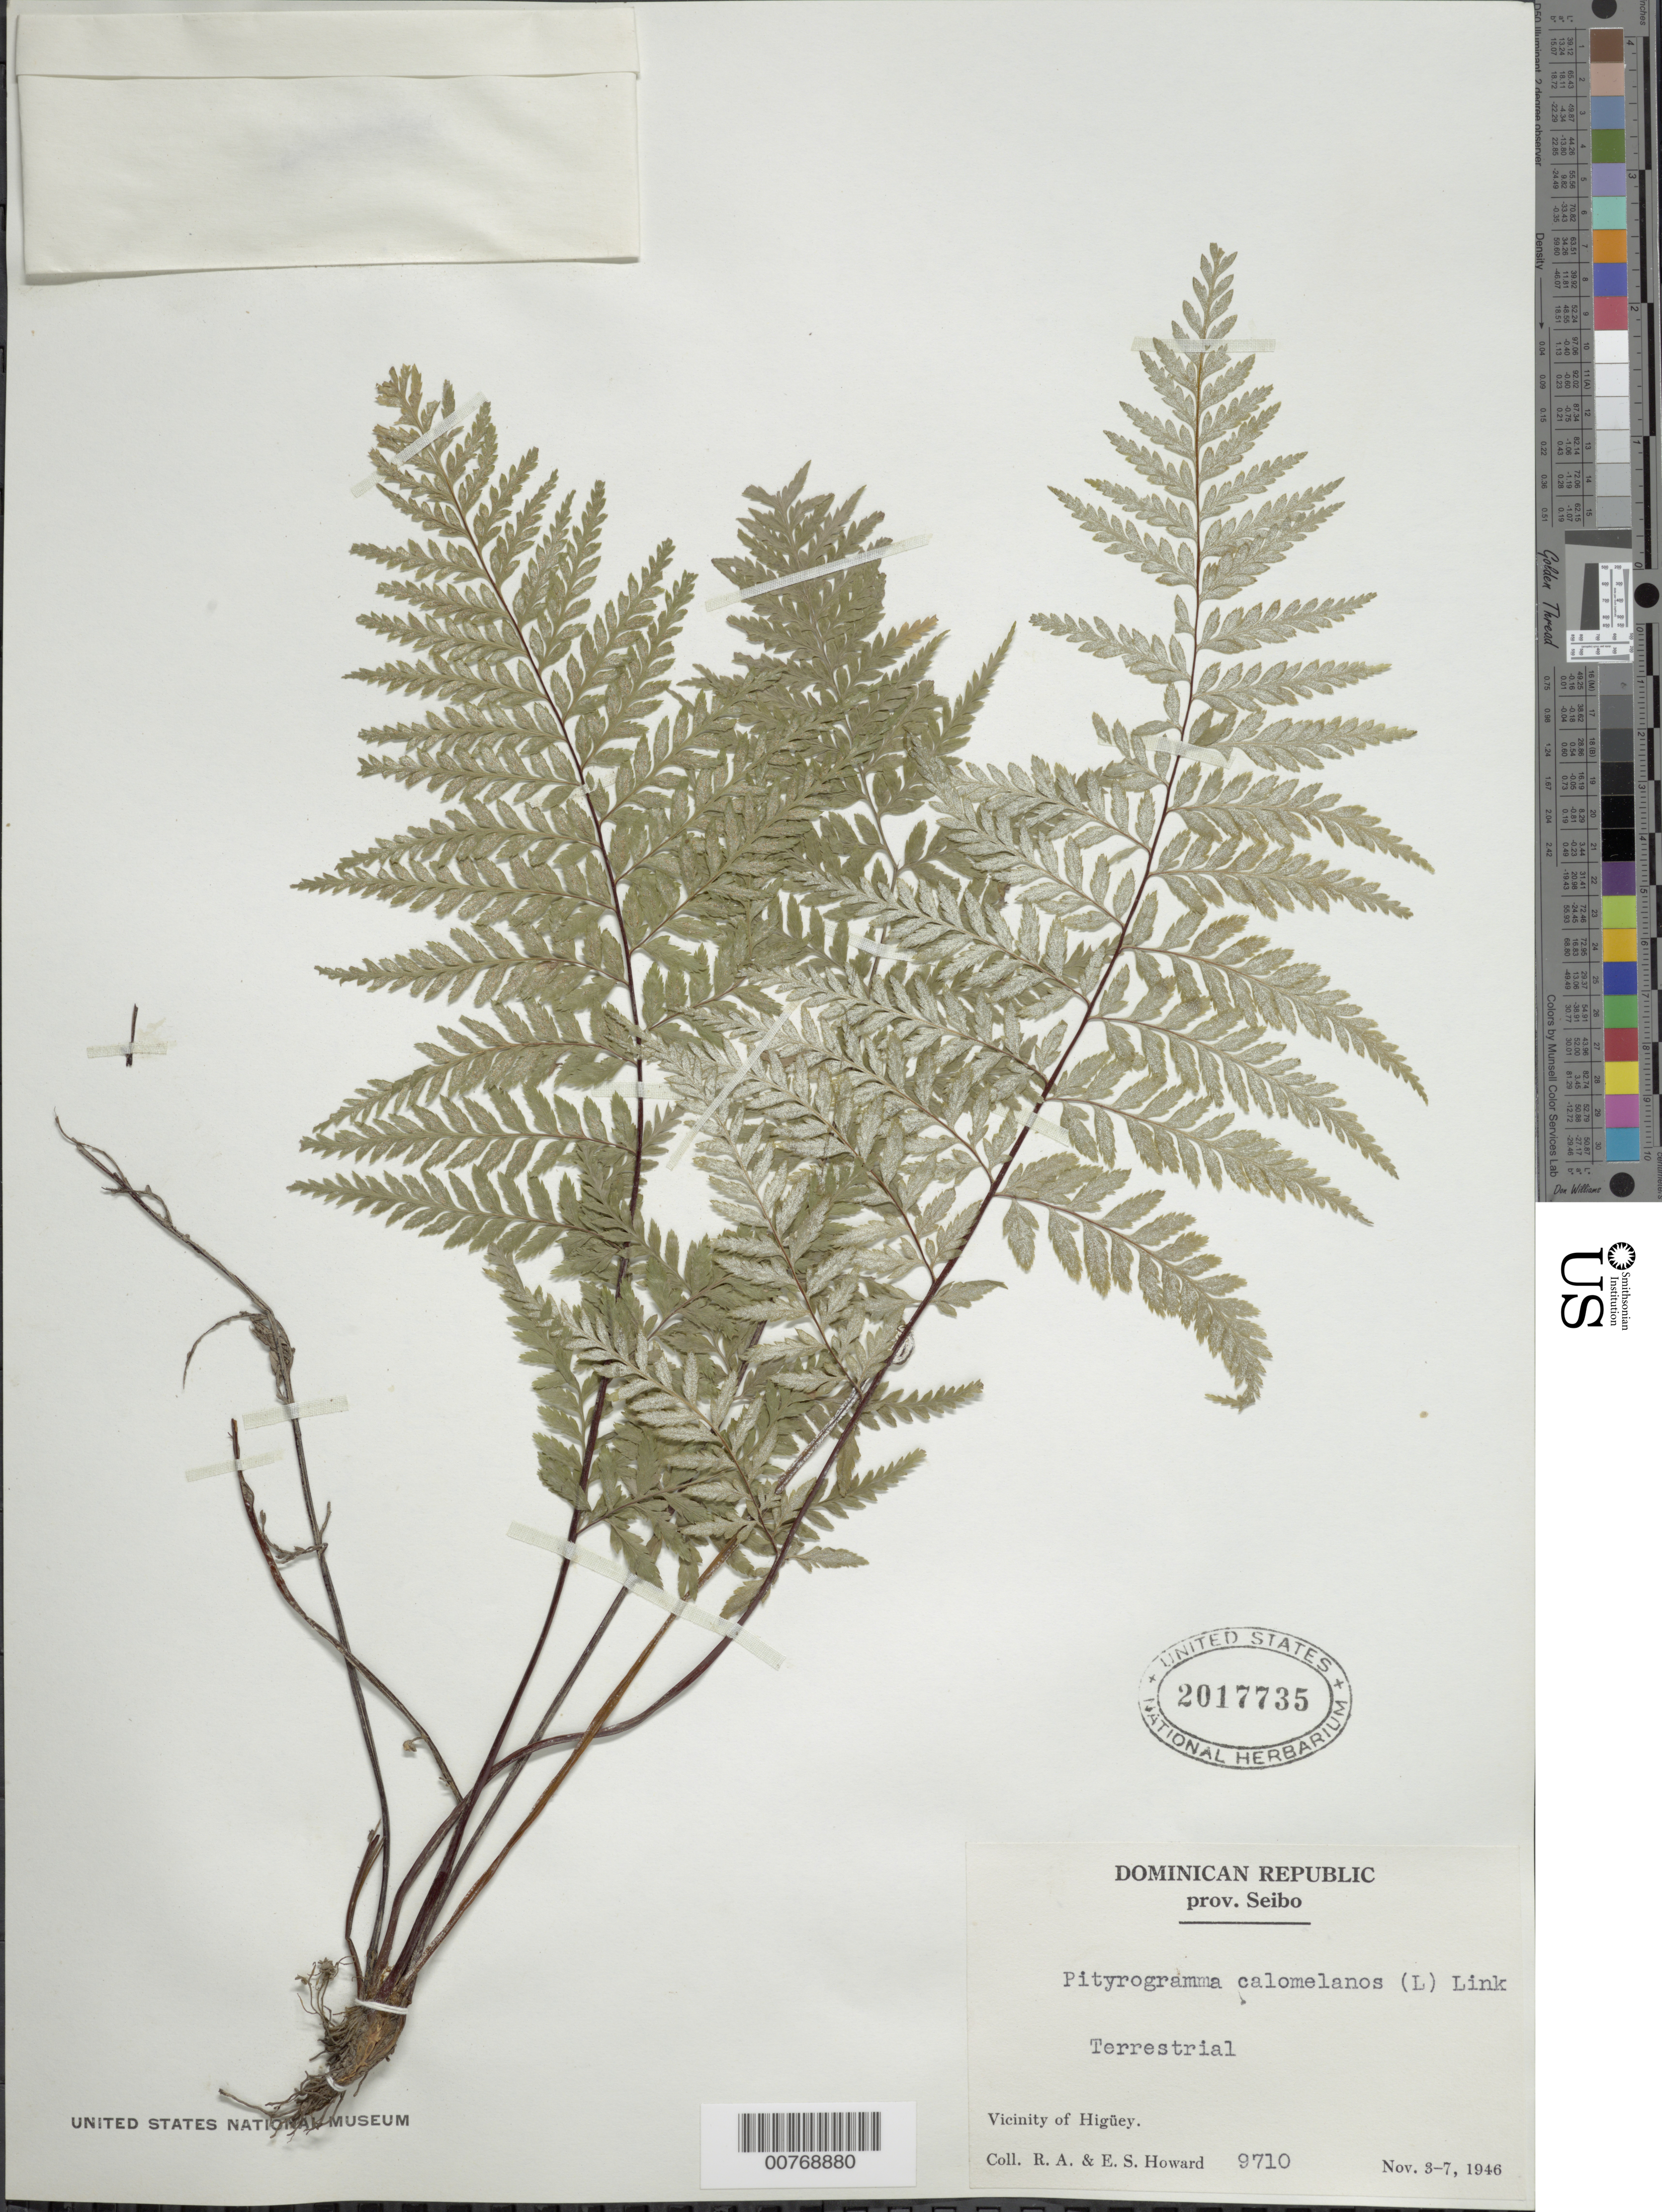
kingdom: Plantae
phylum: Tracheophyta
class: Polypodiopsida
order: Polypodiales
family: Pteridaceae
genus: Pityrogramma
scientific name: Pityrogramma calomelanos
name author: (L.) Link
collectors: R. A. Howard & E. S. Howard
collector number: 9710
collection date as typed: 03 Nov 1946 to 07 Nov 1946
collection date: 1946-11-03/1946-11-07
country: Dominican Republic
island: Hispaniola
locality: Provincia Seibo. Vicinity of Higüey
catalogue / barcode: US 2017735